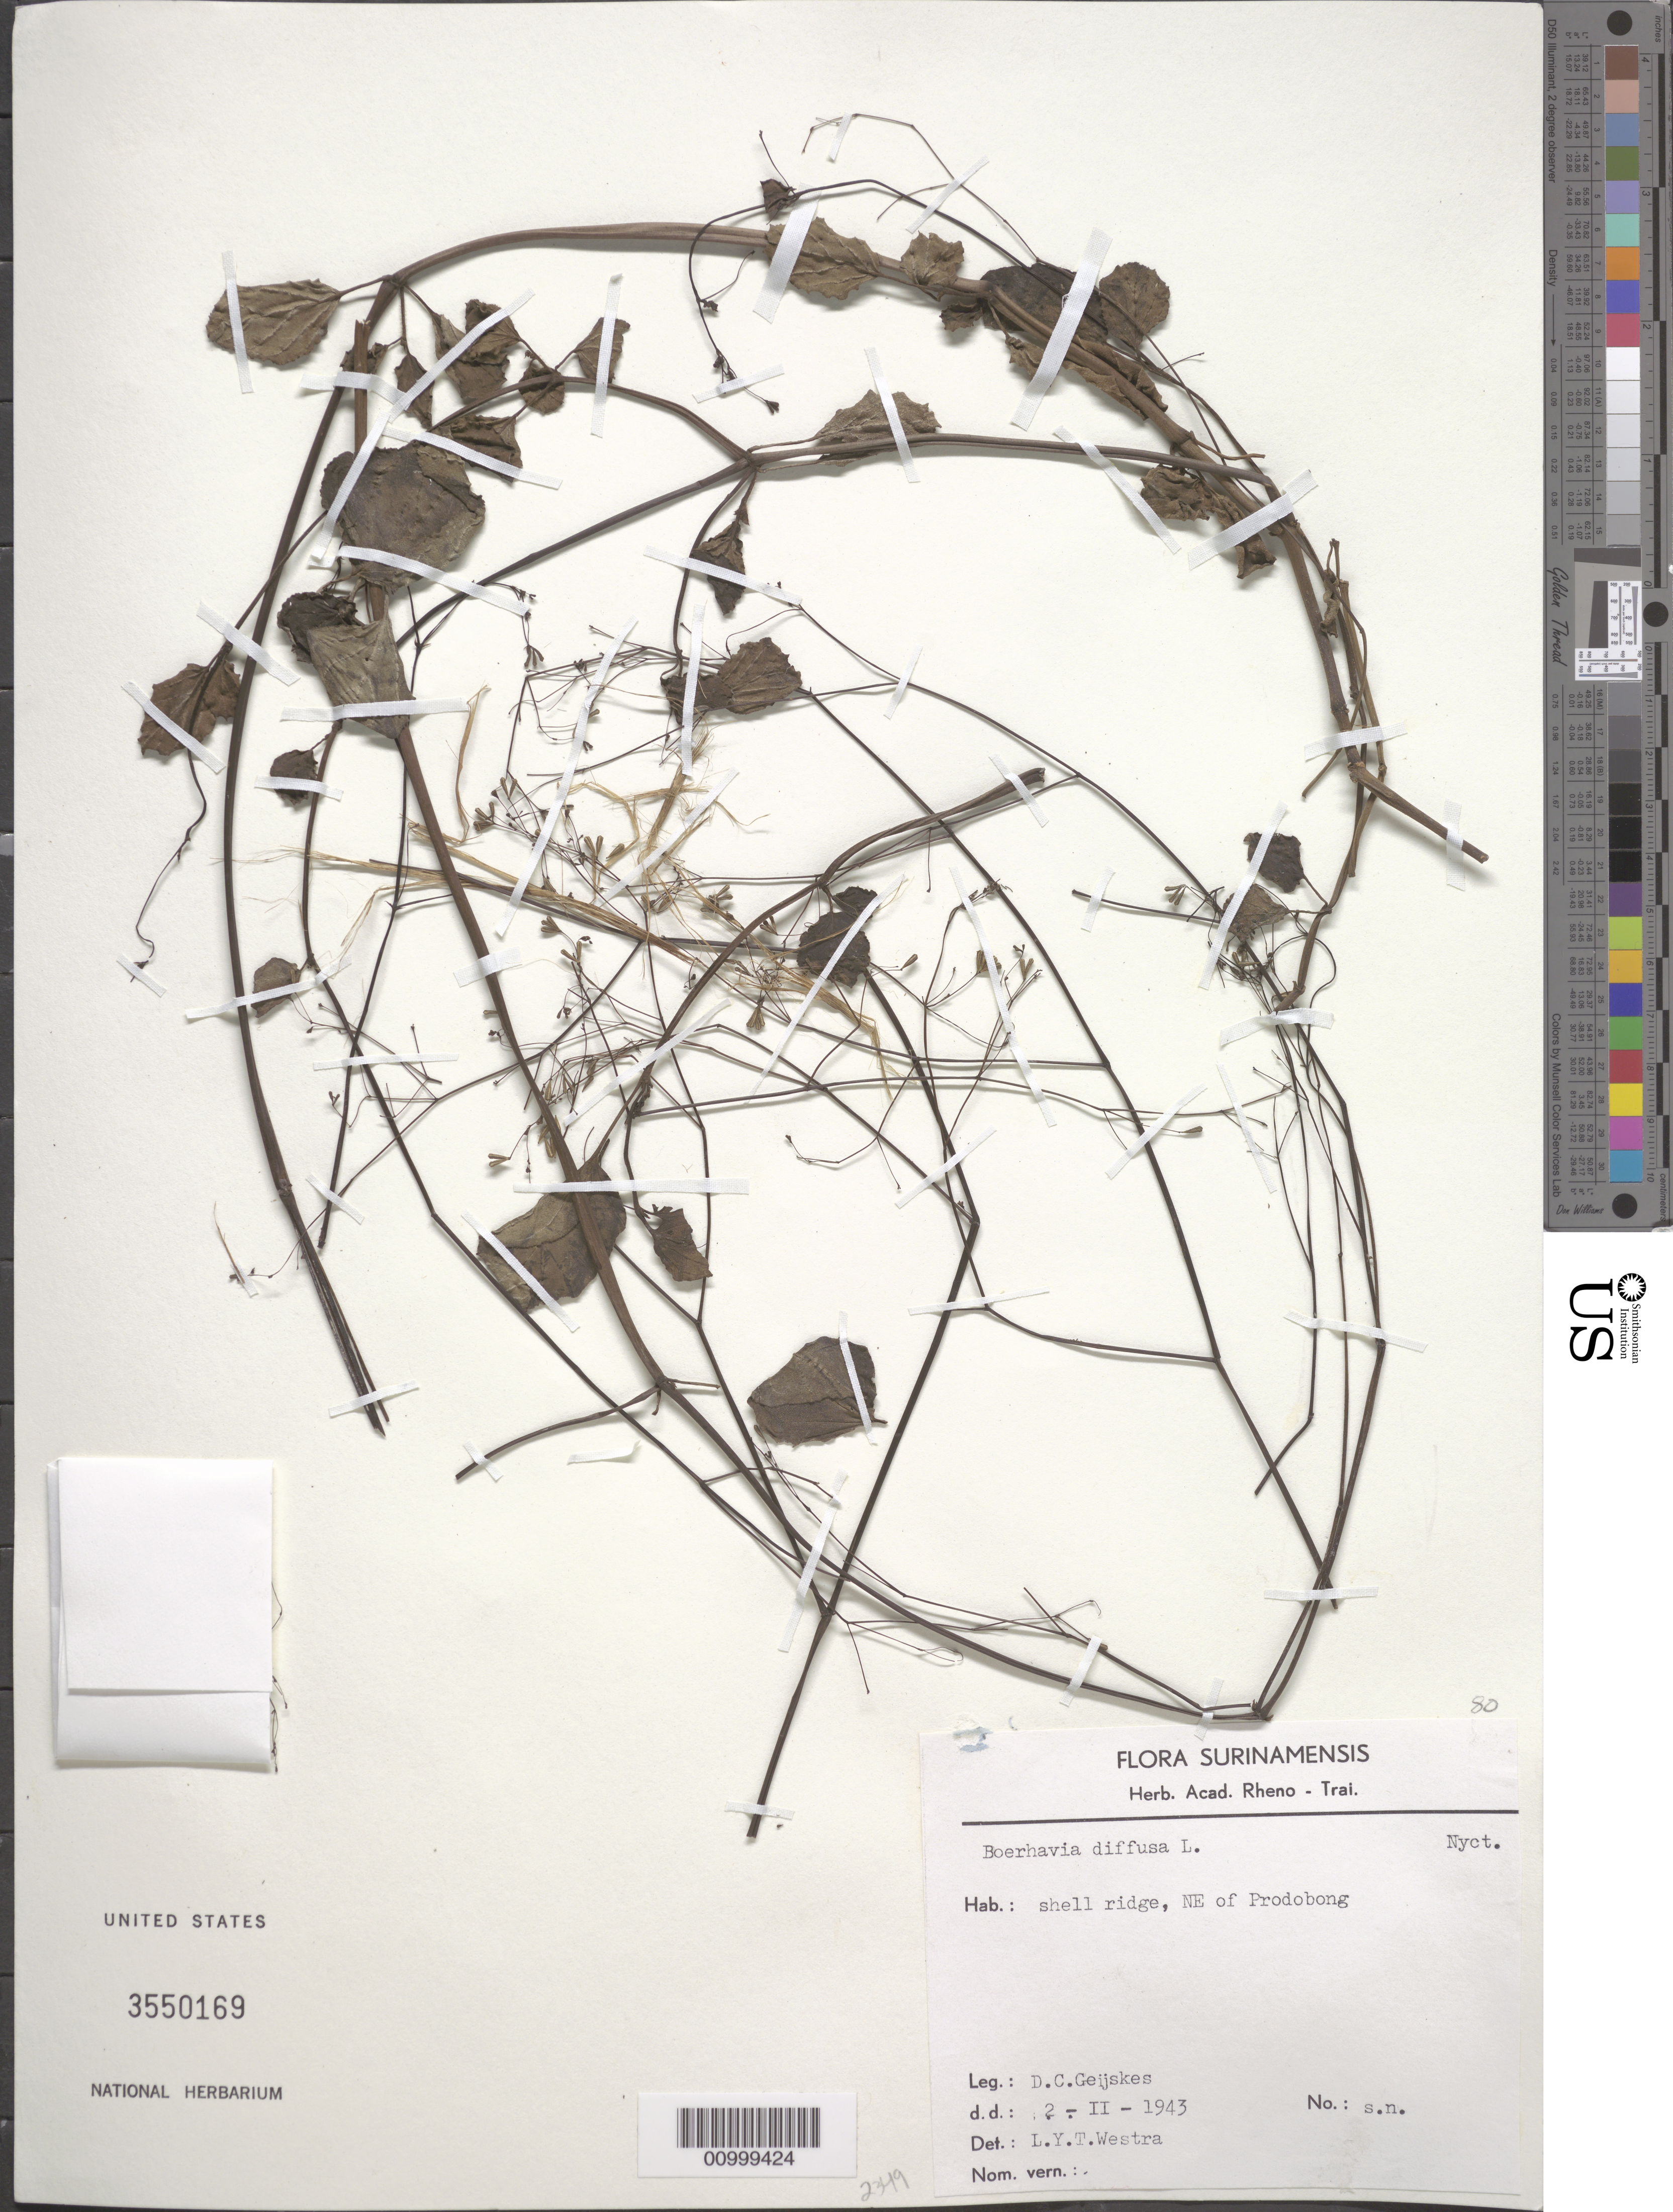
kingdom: Plantae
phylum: Tracheophyta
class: Magnoliopsida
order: Caryophyllales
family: Nyctaginaceae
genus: Boerhavia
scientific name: Boerhavia diffusa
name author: L.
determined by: Westra, L. Y. T., (U), Nationaal Herbarium Nederland, Utrecht University branch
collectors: D. Geijskes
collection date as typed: Feb-43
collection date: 1943-02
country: Suriname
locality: NE of Prodobong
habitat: Shell ridge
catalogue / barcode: US 3550169